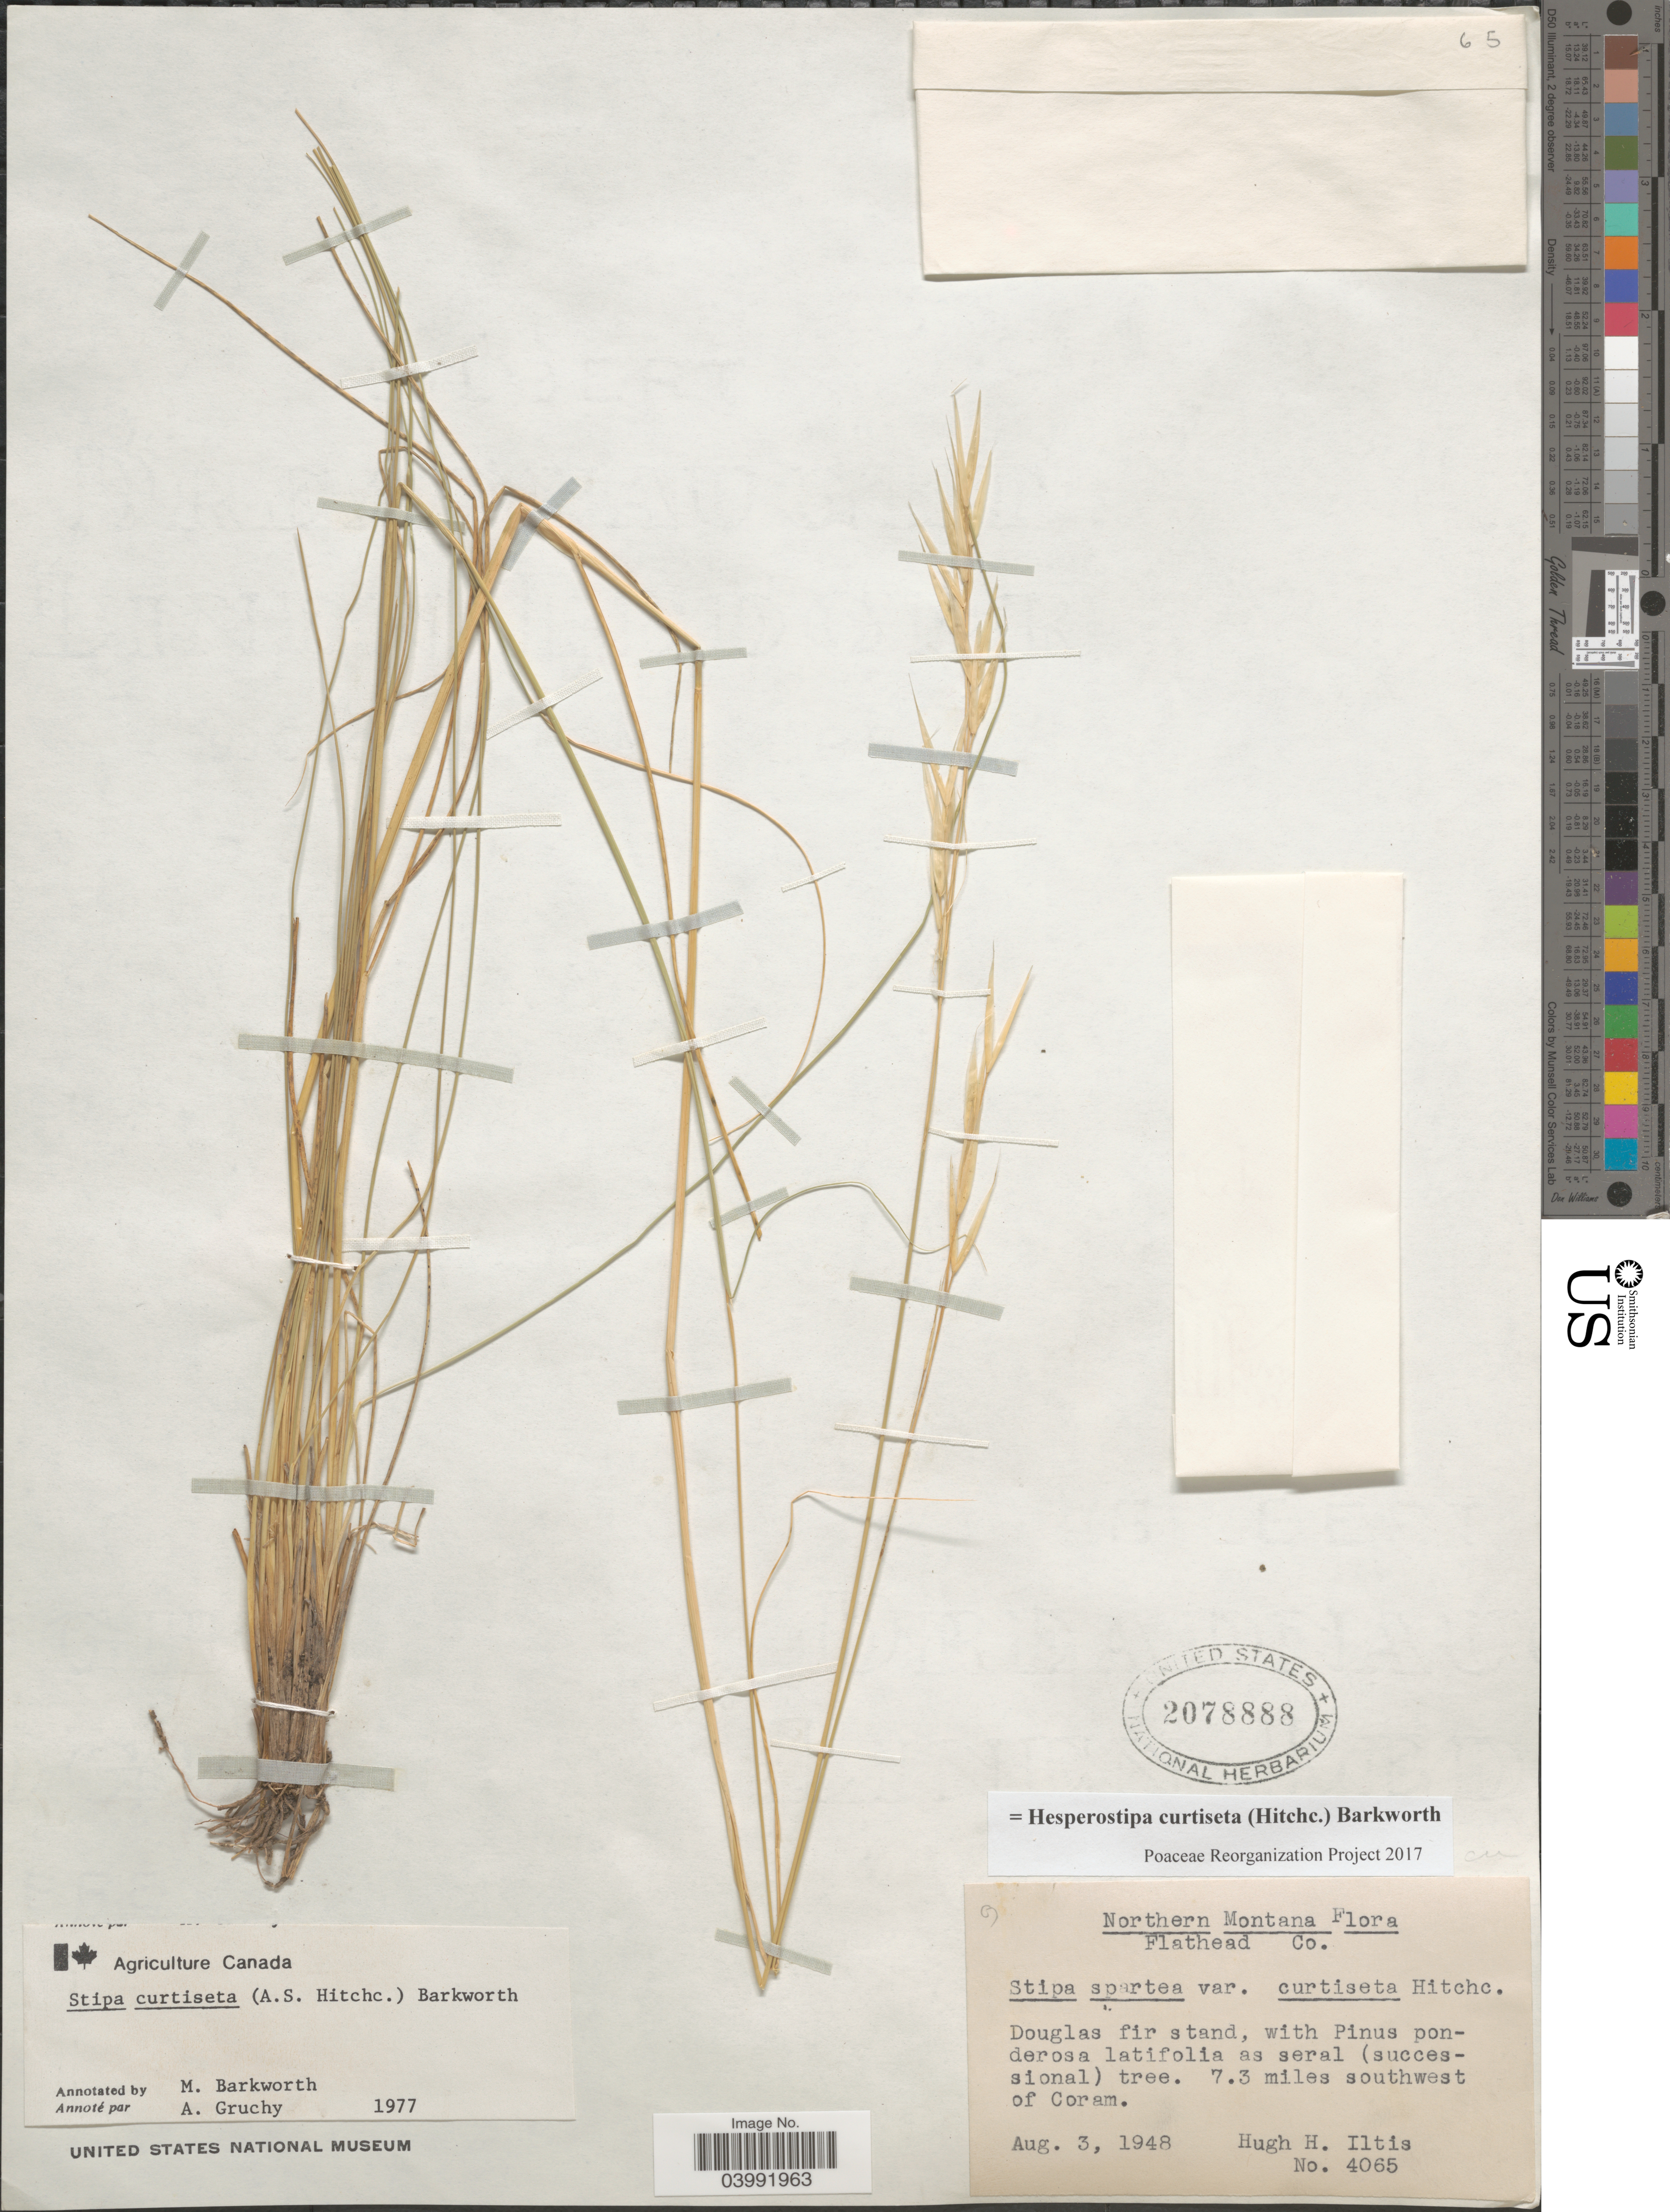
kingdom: Plantae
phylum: Tracheophyta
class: Liliopsida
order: Poales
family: Poaceae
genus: Hesperostipa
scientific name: Hesperostipa curtiseta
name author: (Hitchc.) Barkworth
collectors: H. Iltis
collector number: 4065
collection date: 1948-08-03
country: United States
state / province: Montana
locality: Northern Montana. Flathead Co. 7.3 miles southwest of Coram.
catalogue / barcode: US 2078888